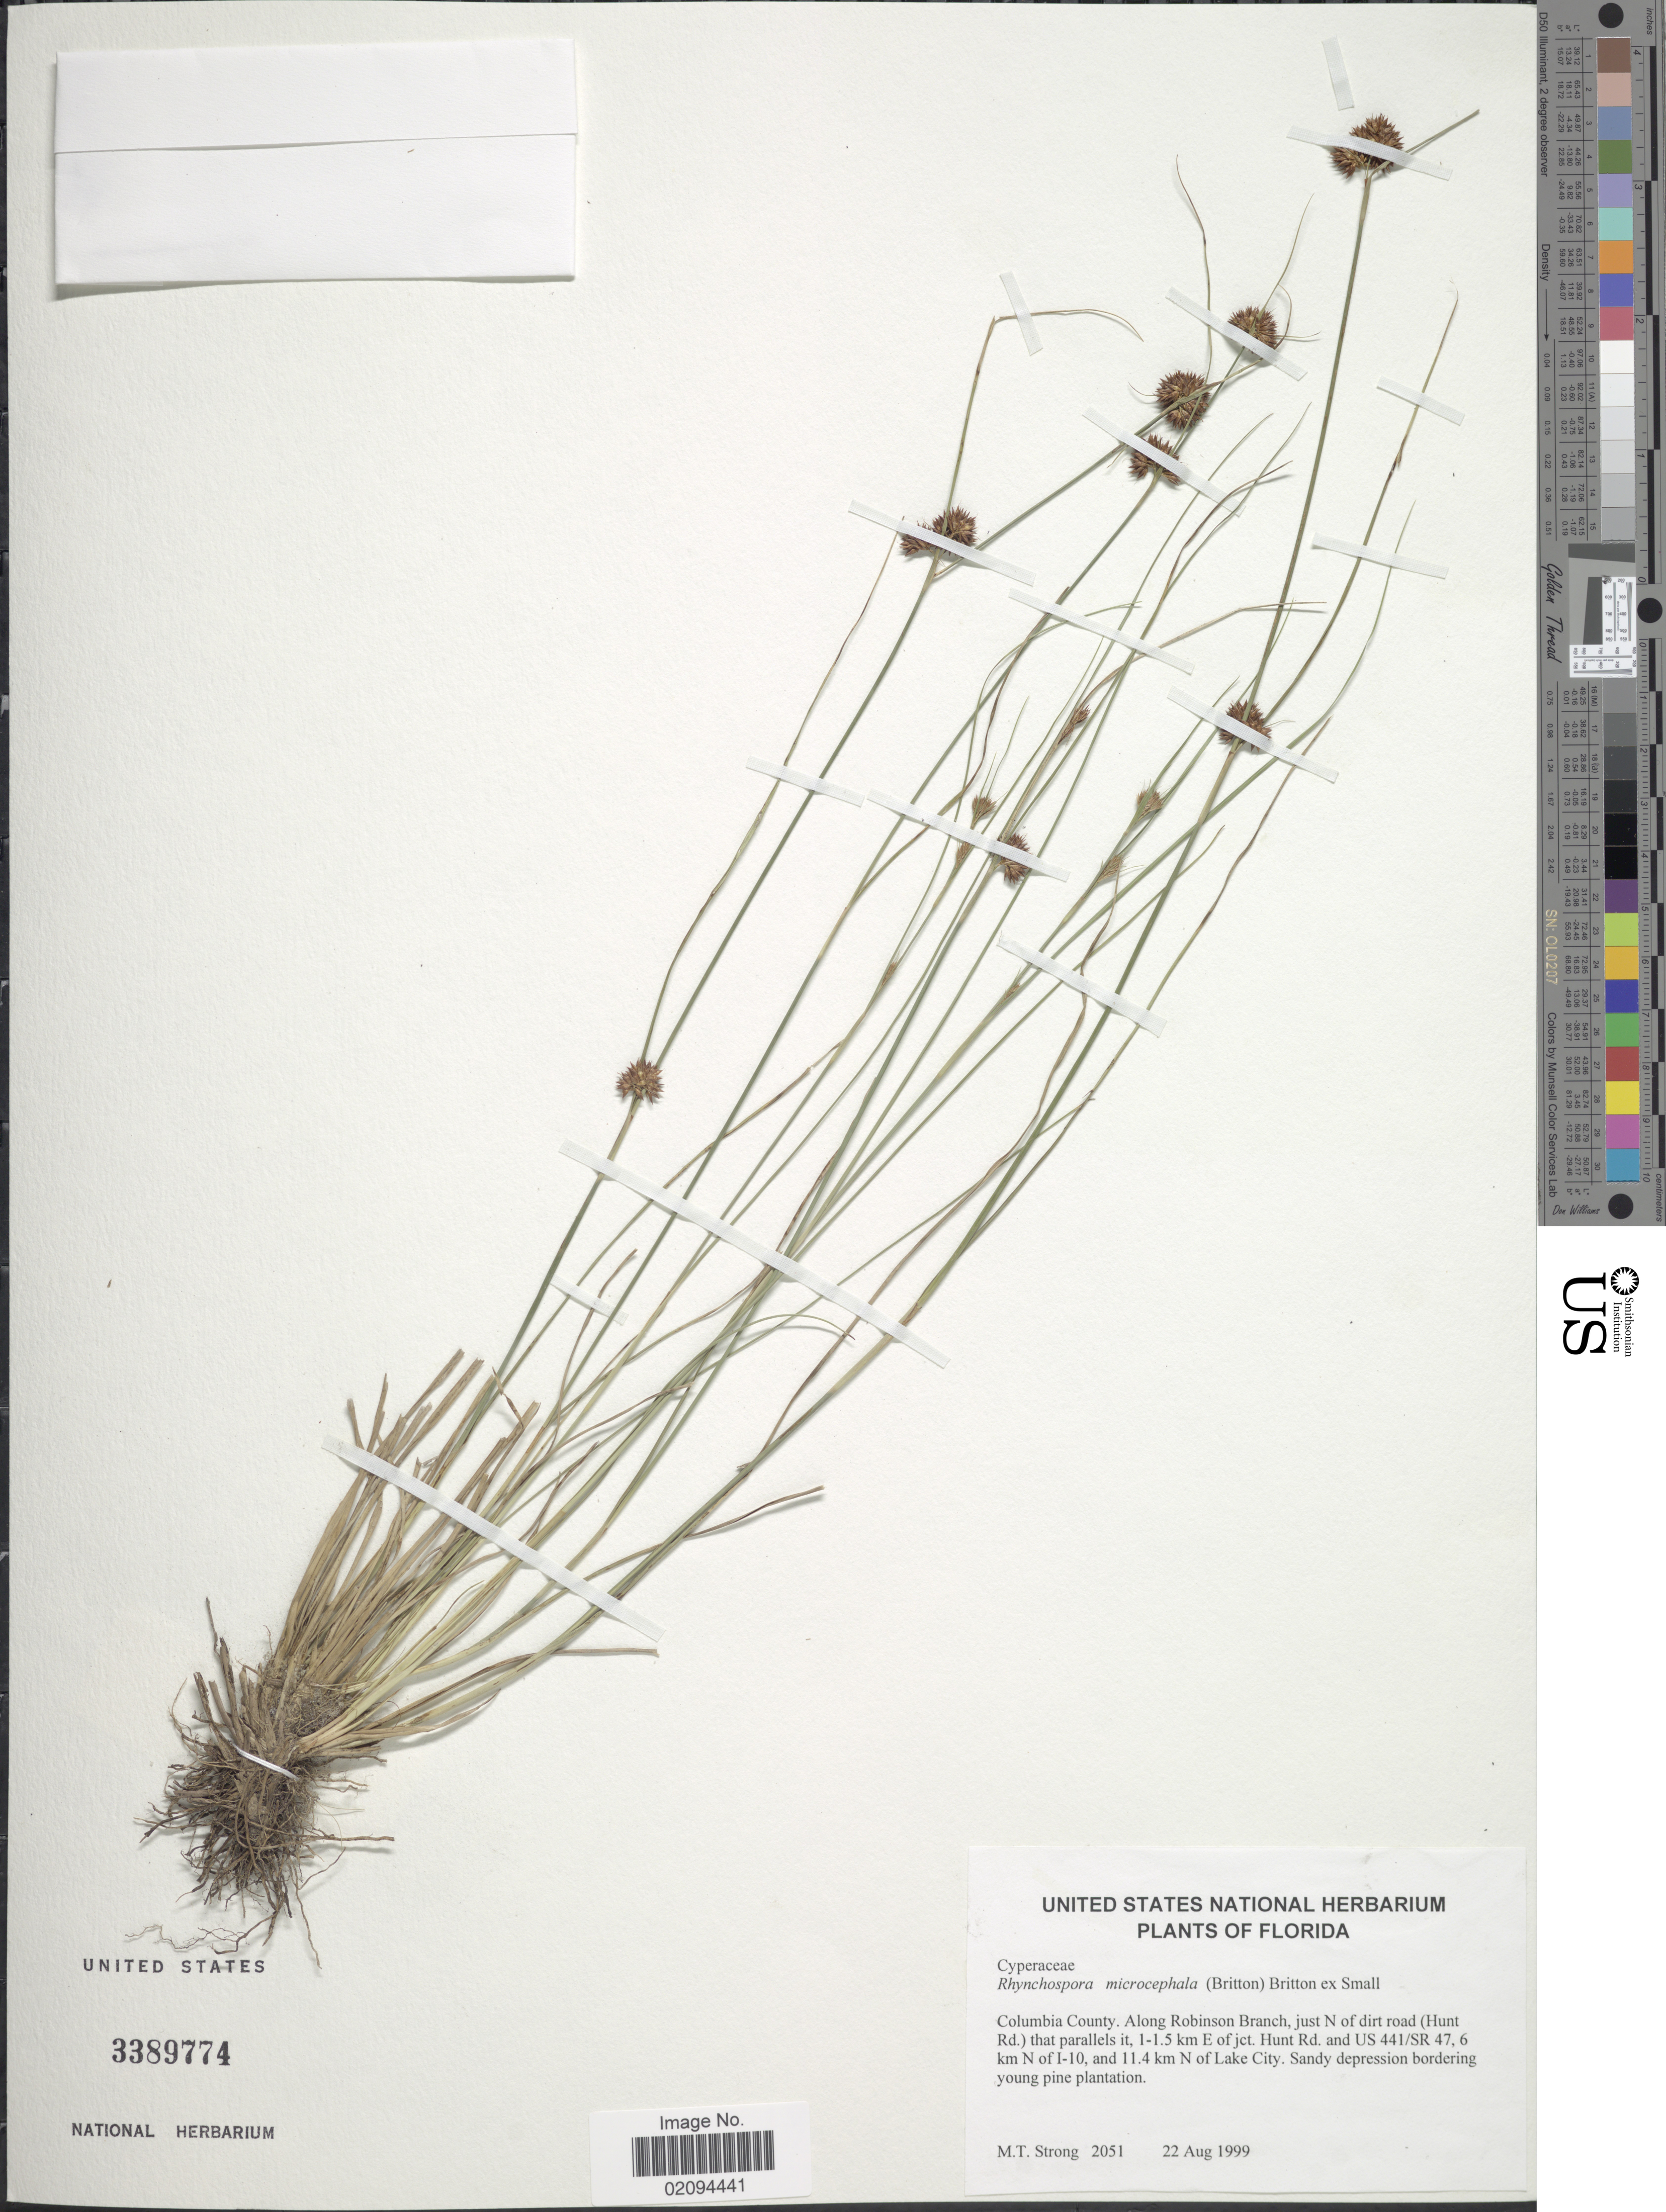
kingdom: Plantae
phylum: Tracheophyta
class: Liliopsida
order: Poales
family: Cyperaceae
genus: Rhynchospora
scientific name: Rhynchospora microcephala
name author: (Britton) Britton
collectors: M. T. Strong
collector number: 2051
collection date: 1999-08-22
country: United States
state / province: Florida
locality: Columbia County. Along Robinson Branch, just N of dirt road (Hunt Rd.) that parallels it, 1-1.5 km E of jct. Hunt Rd. and US 441/SR 47, 6 km N of I-10, and 11.4 km N of Lake City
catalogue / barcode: US 3389774